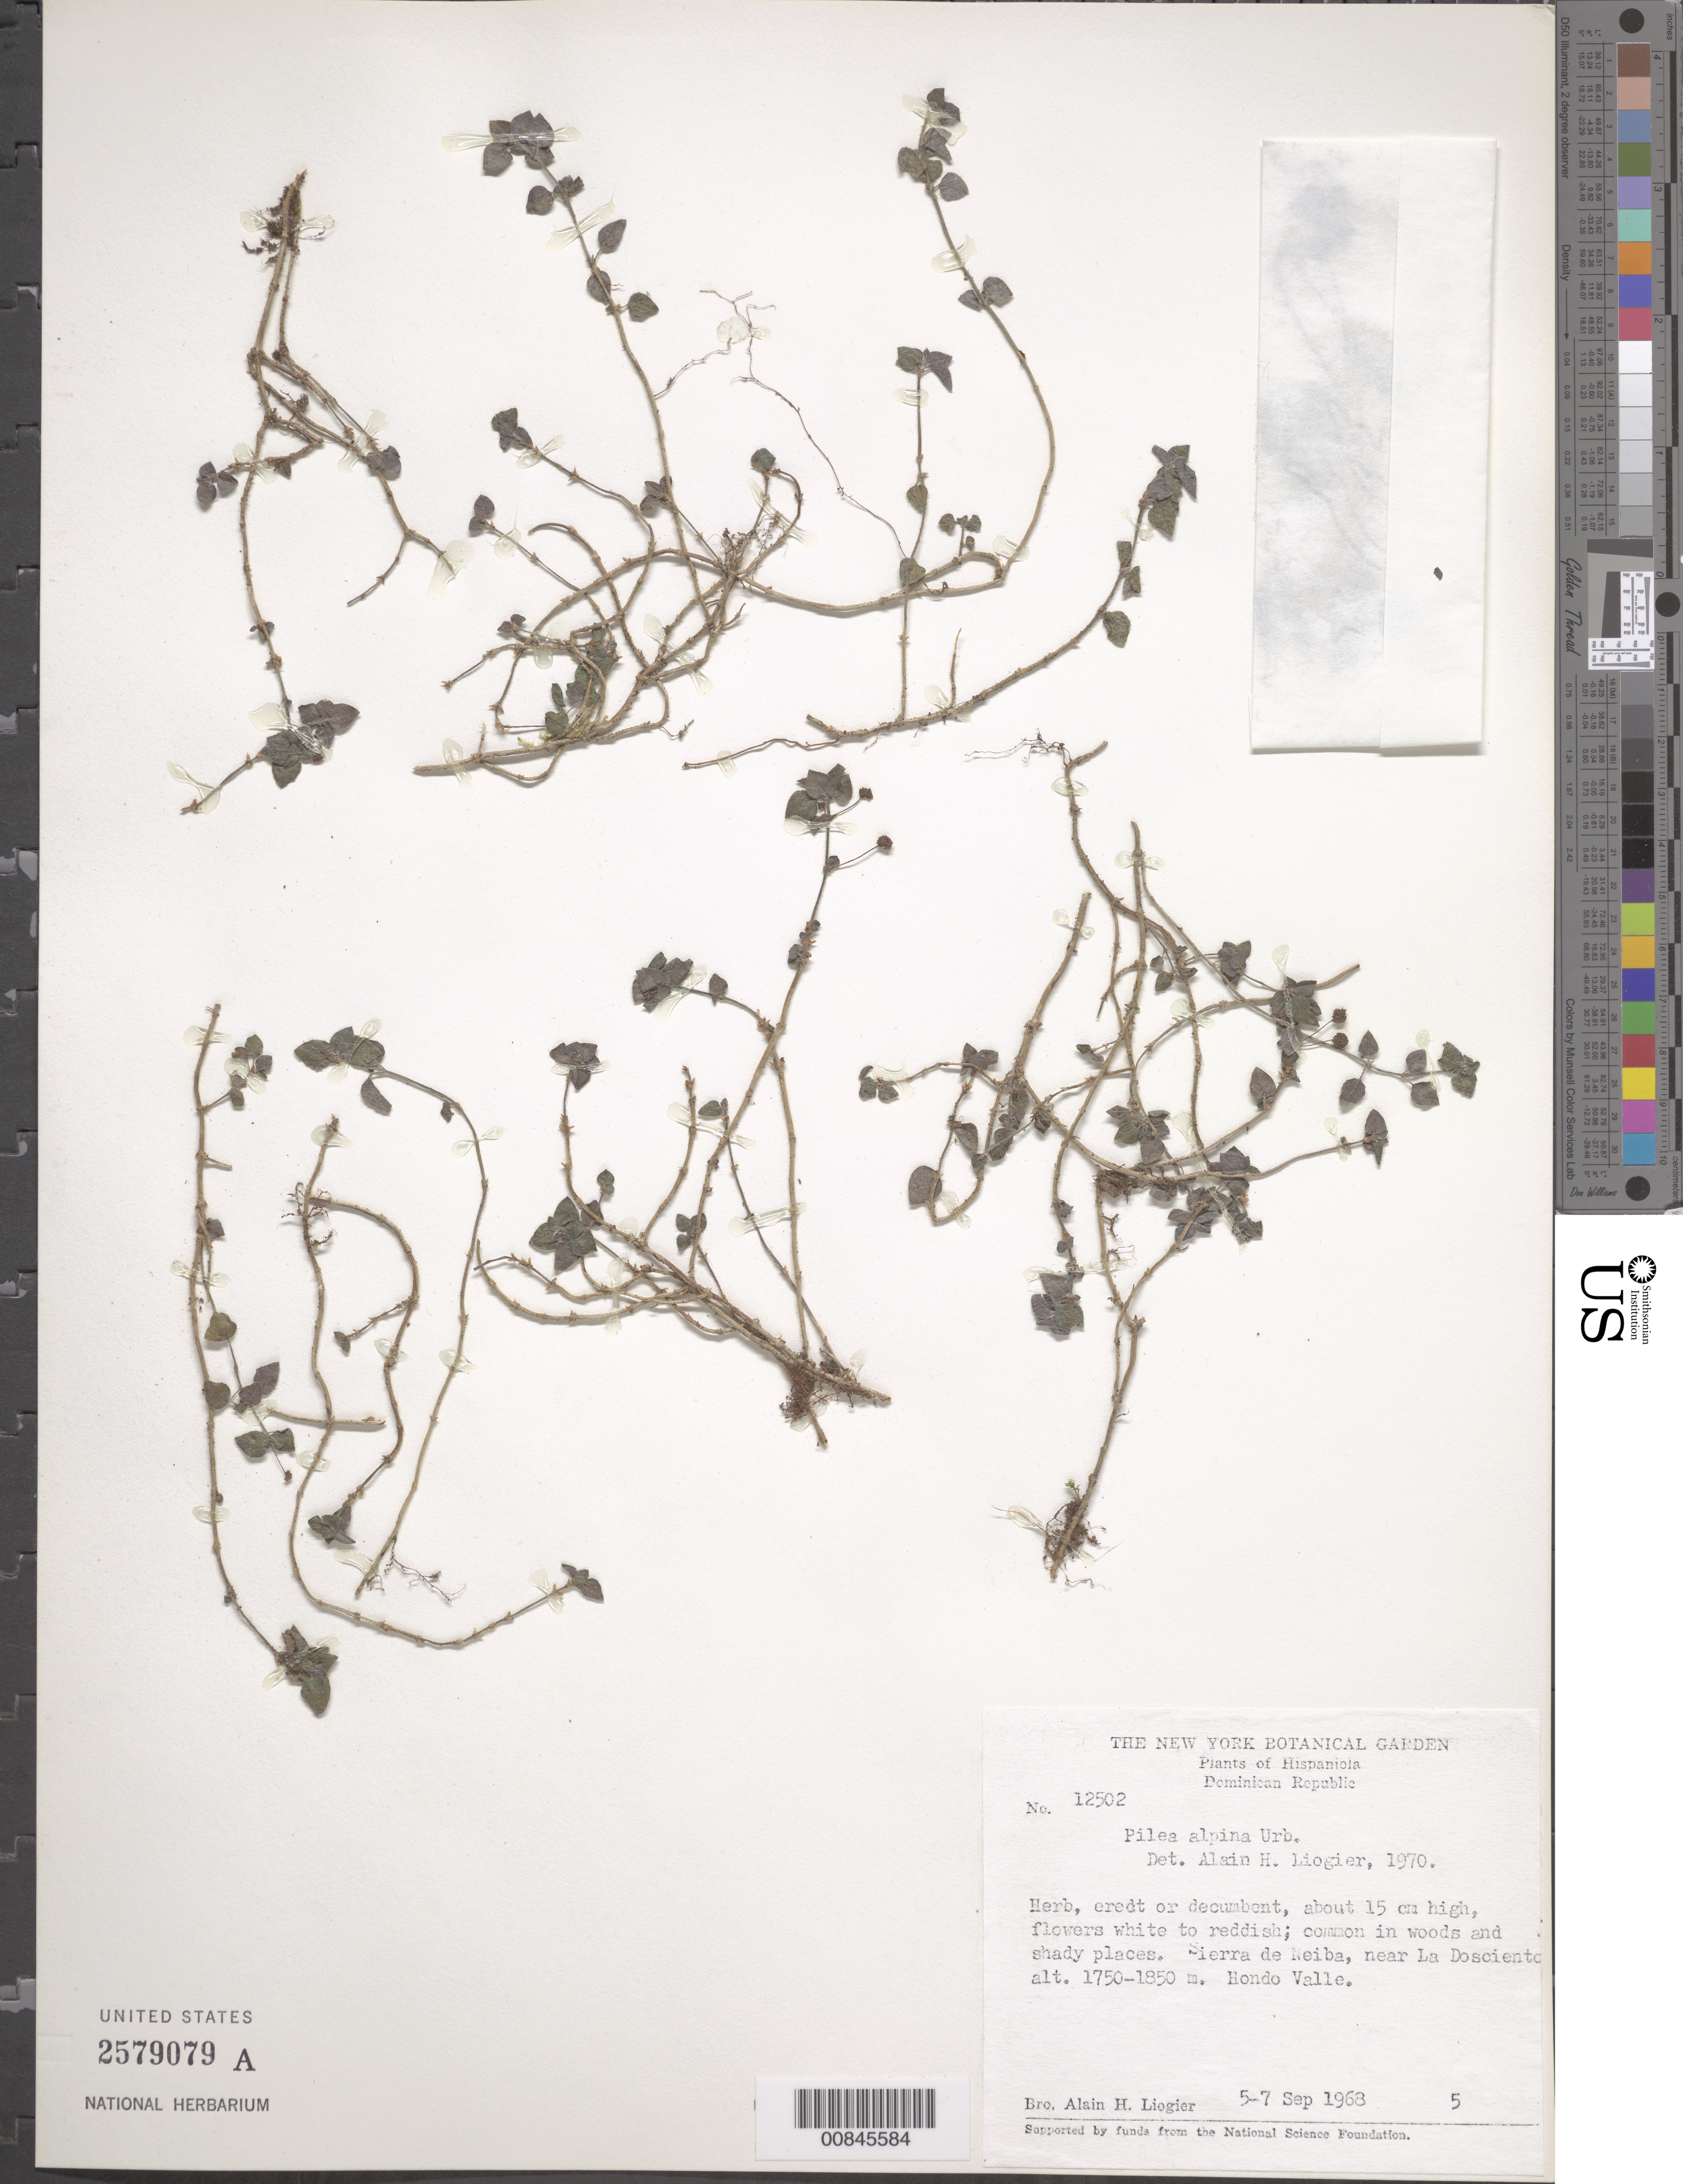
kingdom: Plantae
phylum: Tracheophyta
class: Magnoliopsida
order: Rosales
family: Urticaceae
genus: Pilea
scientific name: Pilea alpina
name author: Urb.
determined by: Liogier, Alain H.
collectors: A. H. Liogier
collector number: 12502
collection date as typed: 05 Sep 1968 to 07 Sep 1968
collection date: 1968-09-05/1968-09-07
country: Dominican Republic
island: Hispaniola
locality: Sierra de Neiba, near La Doscientos. Hondo Valle.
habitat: Woods and shady places.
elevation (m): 1750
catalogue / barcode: US 2579079A